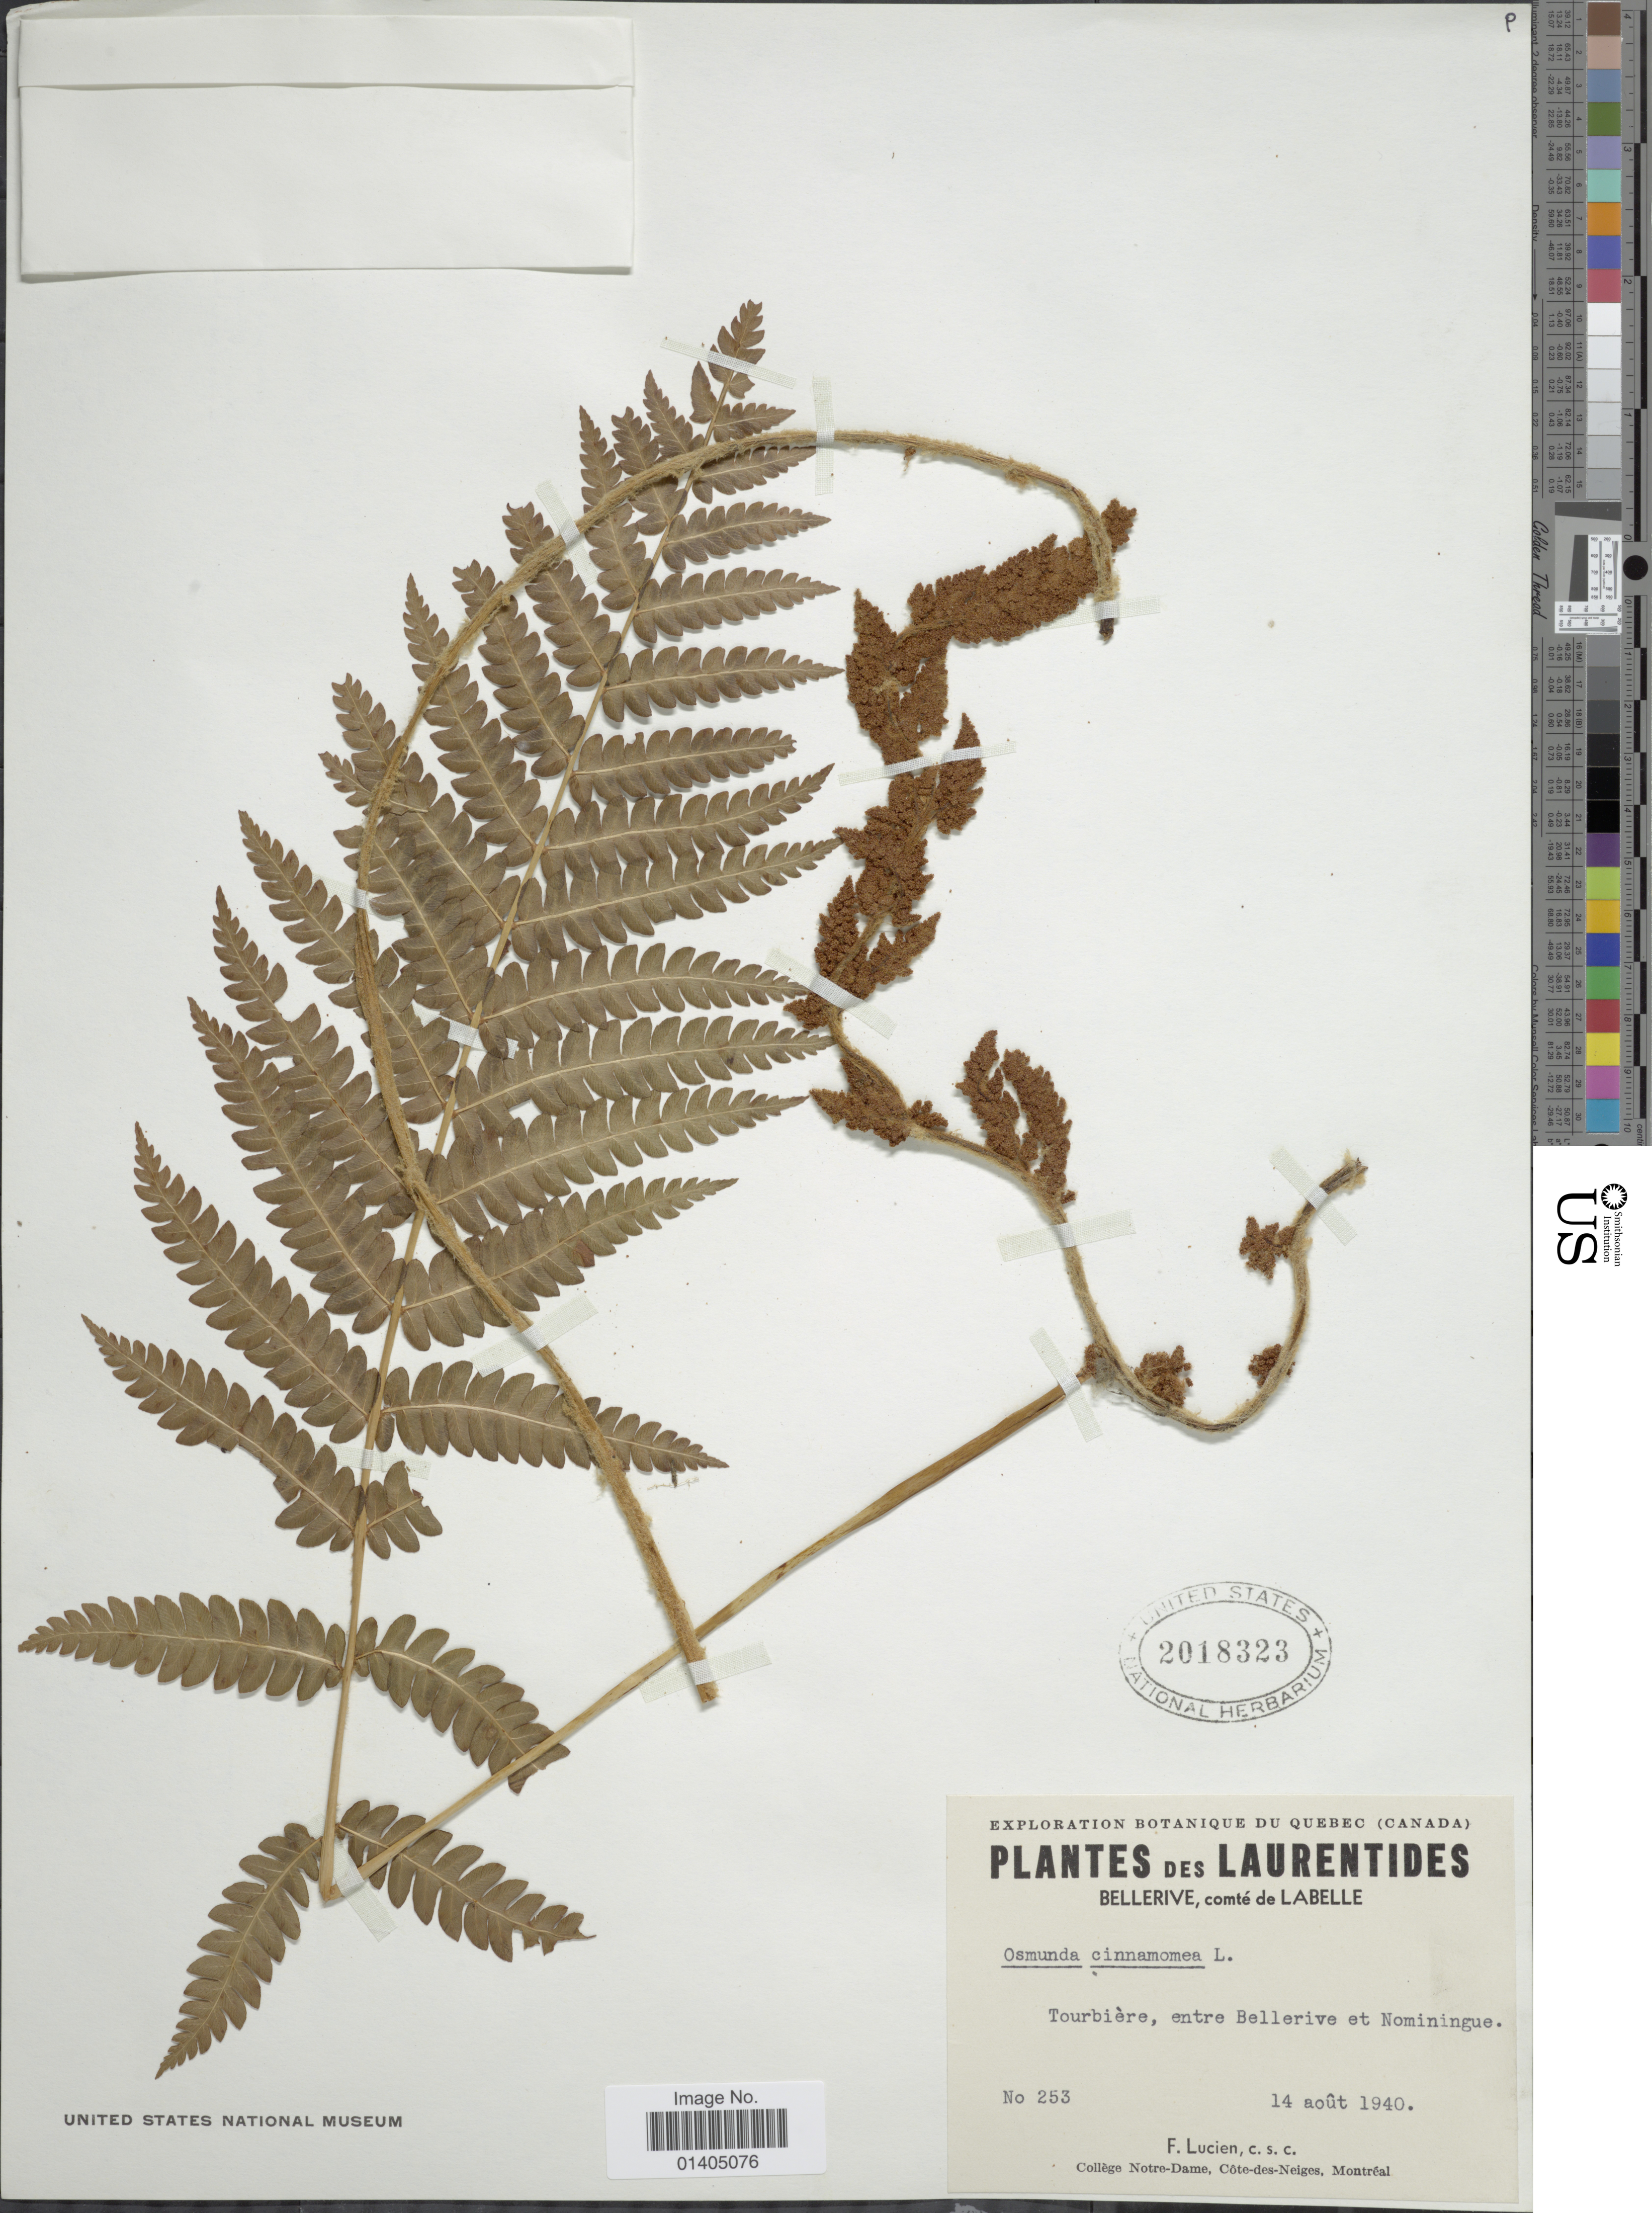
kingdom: Plantae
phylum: Tracheophyta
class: Polypodiopsida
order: Osmundales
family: Osmundaceae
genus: Osmundastrum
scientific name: Osmundastrum cinnamomeum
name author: (L.) C. Presl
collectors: F. Lucien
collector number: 253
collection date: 1940-08-14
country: Canada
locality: Laurentides Bellerive, comté de Labelle, Tourbière, entre Bellerive et Nomingue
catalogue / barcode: US 2018323